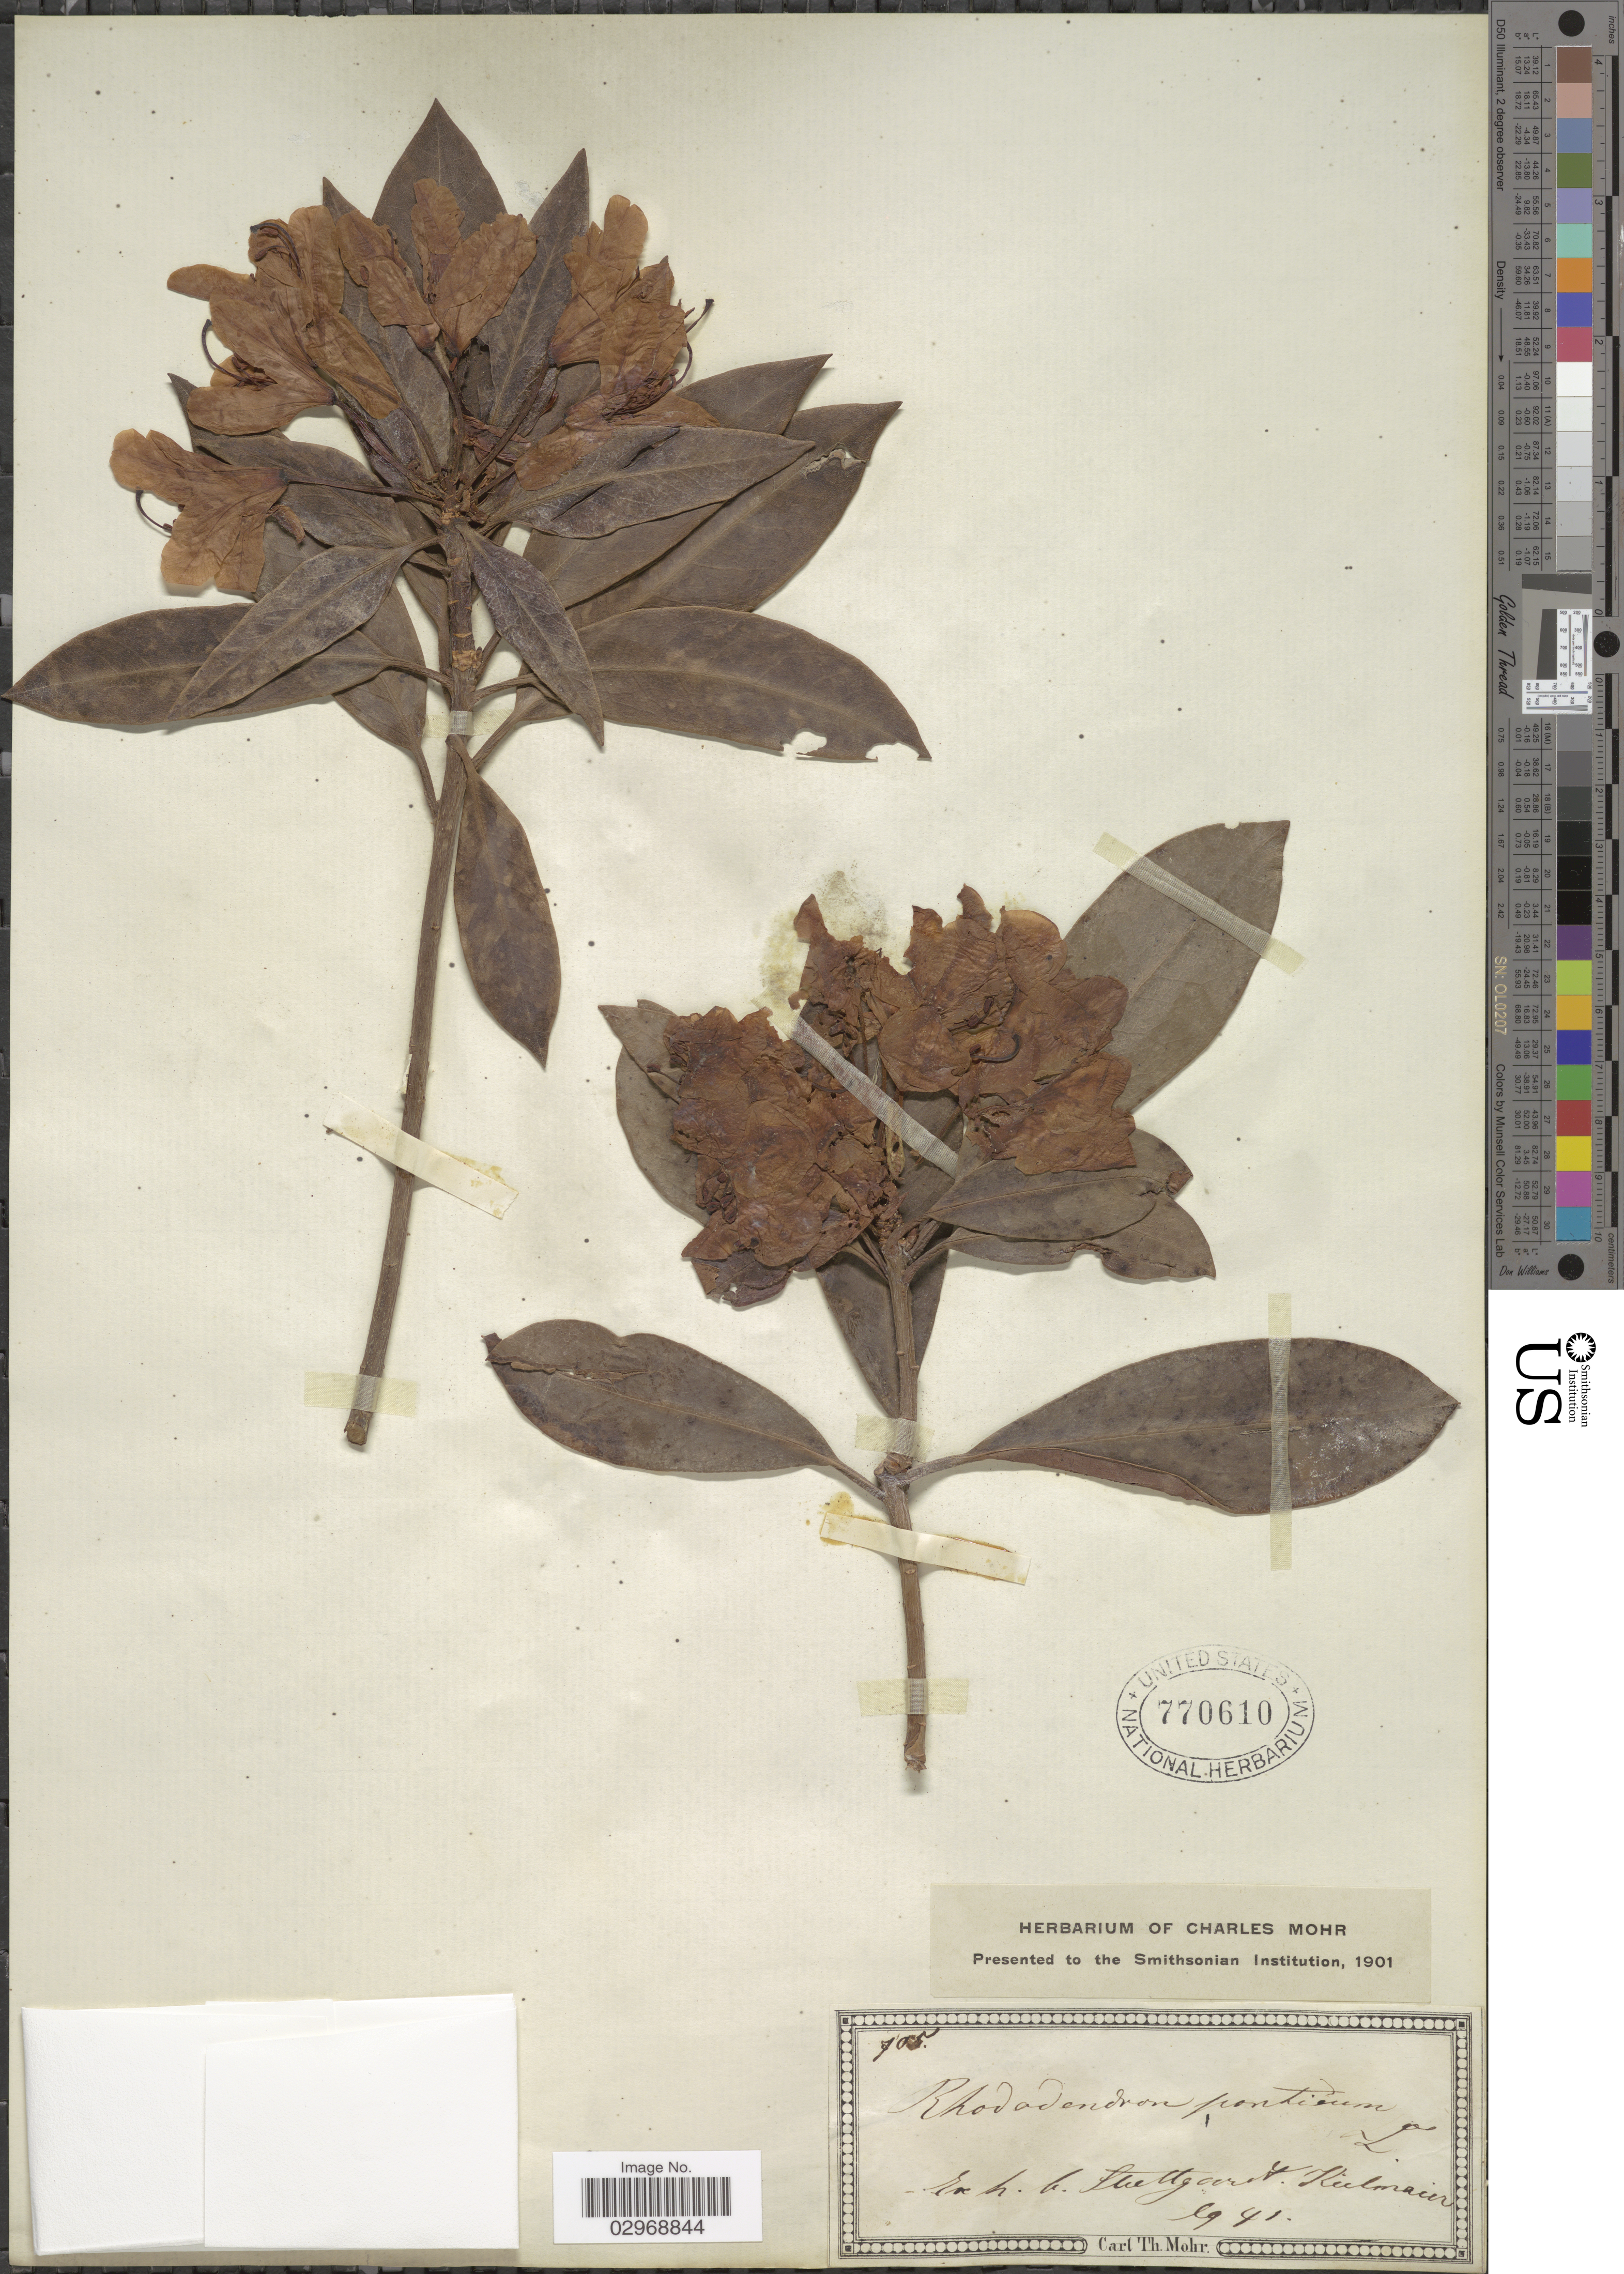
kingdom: Plantae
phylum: Tracheophyta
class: Magnoliopsida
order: Ericales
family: Ericaceae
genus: Rhododendron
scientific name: Rhododendron ponticum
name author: L.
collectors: Kielmeier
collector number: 705*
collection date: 1941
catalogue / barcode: US 770610